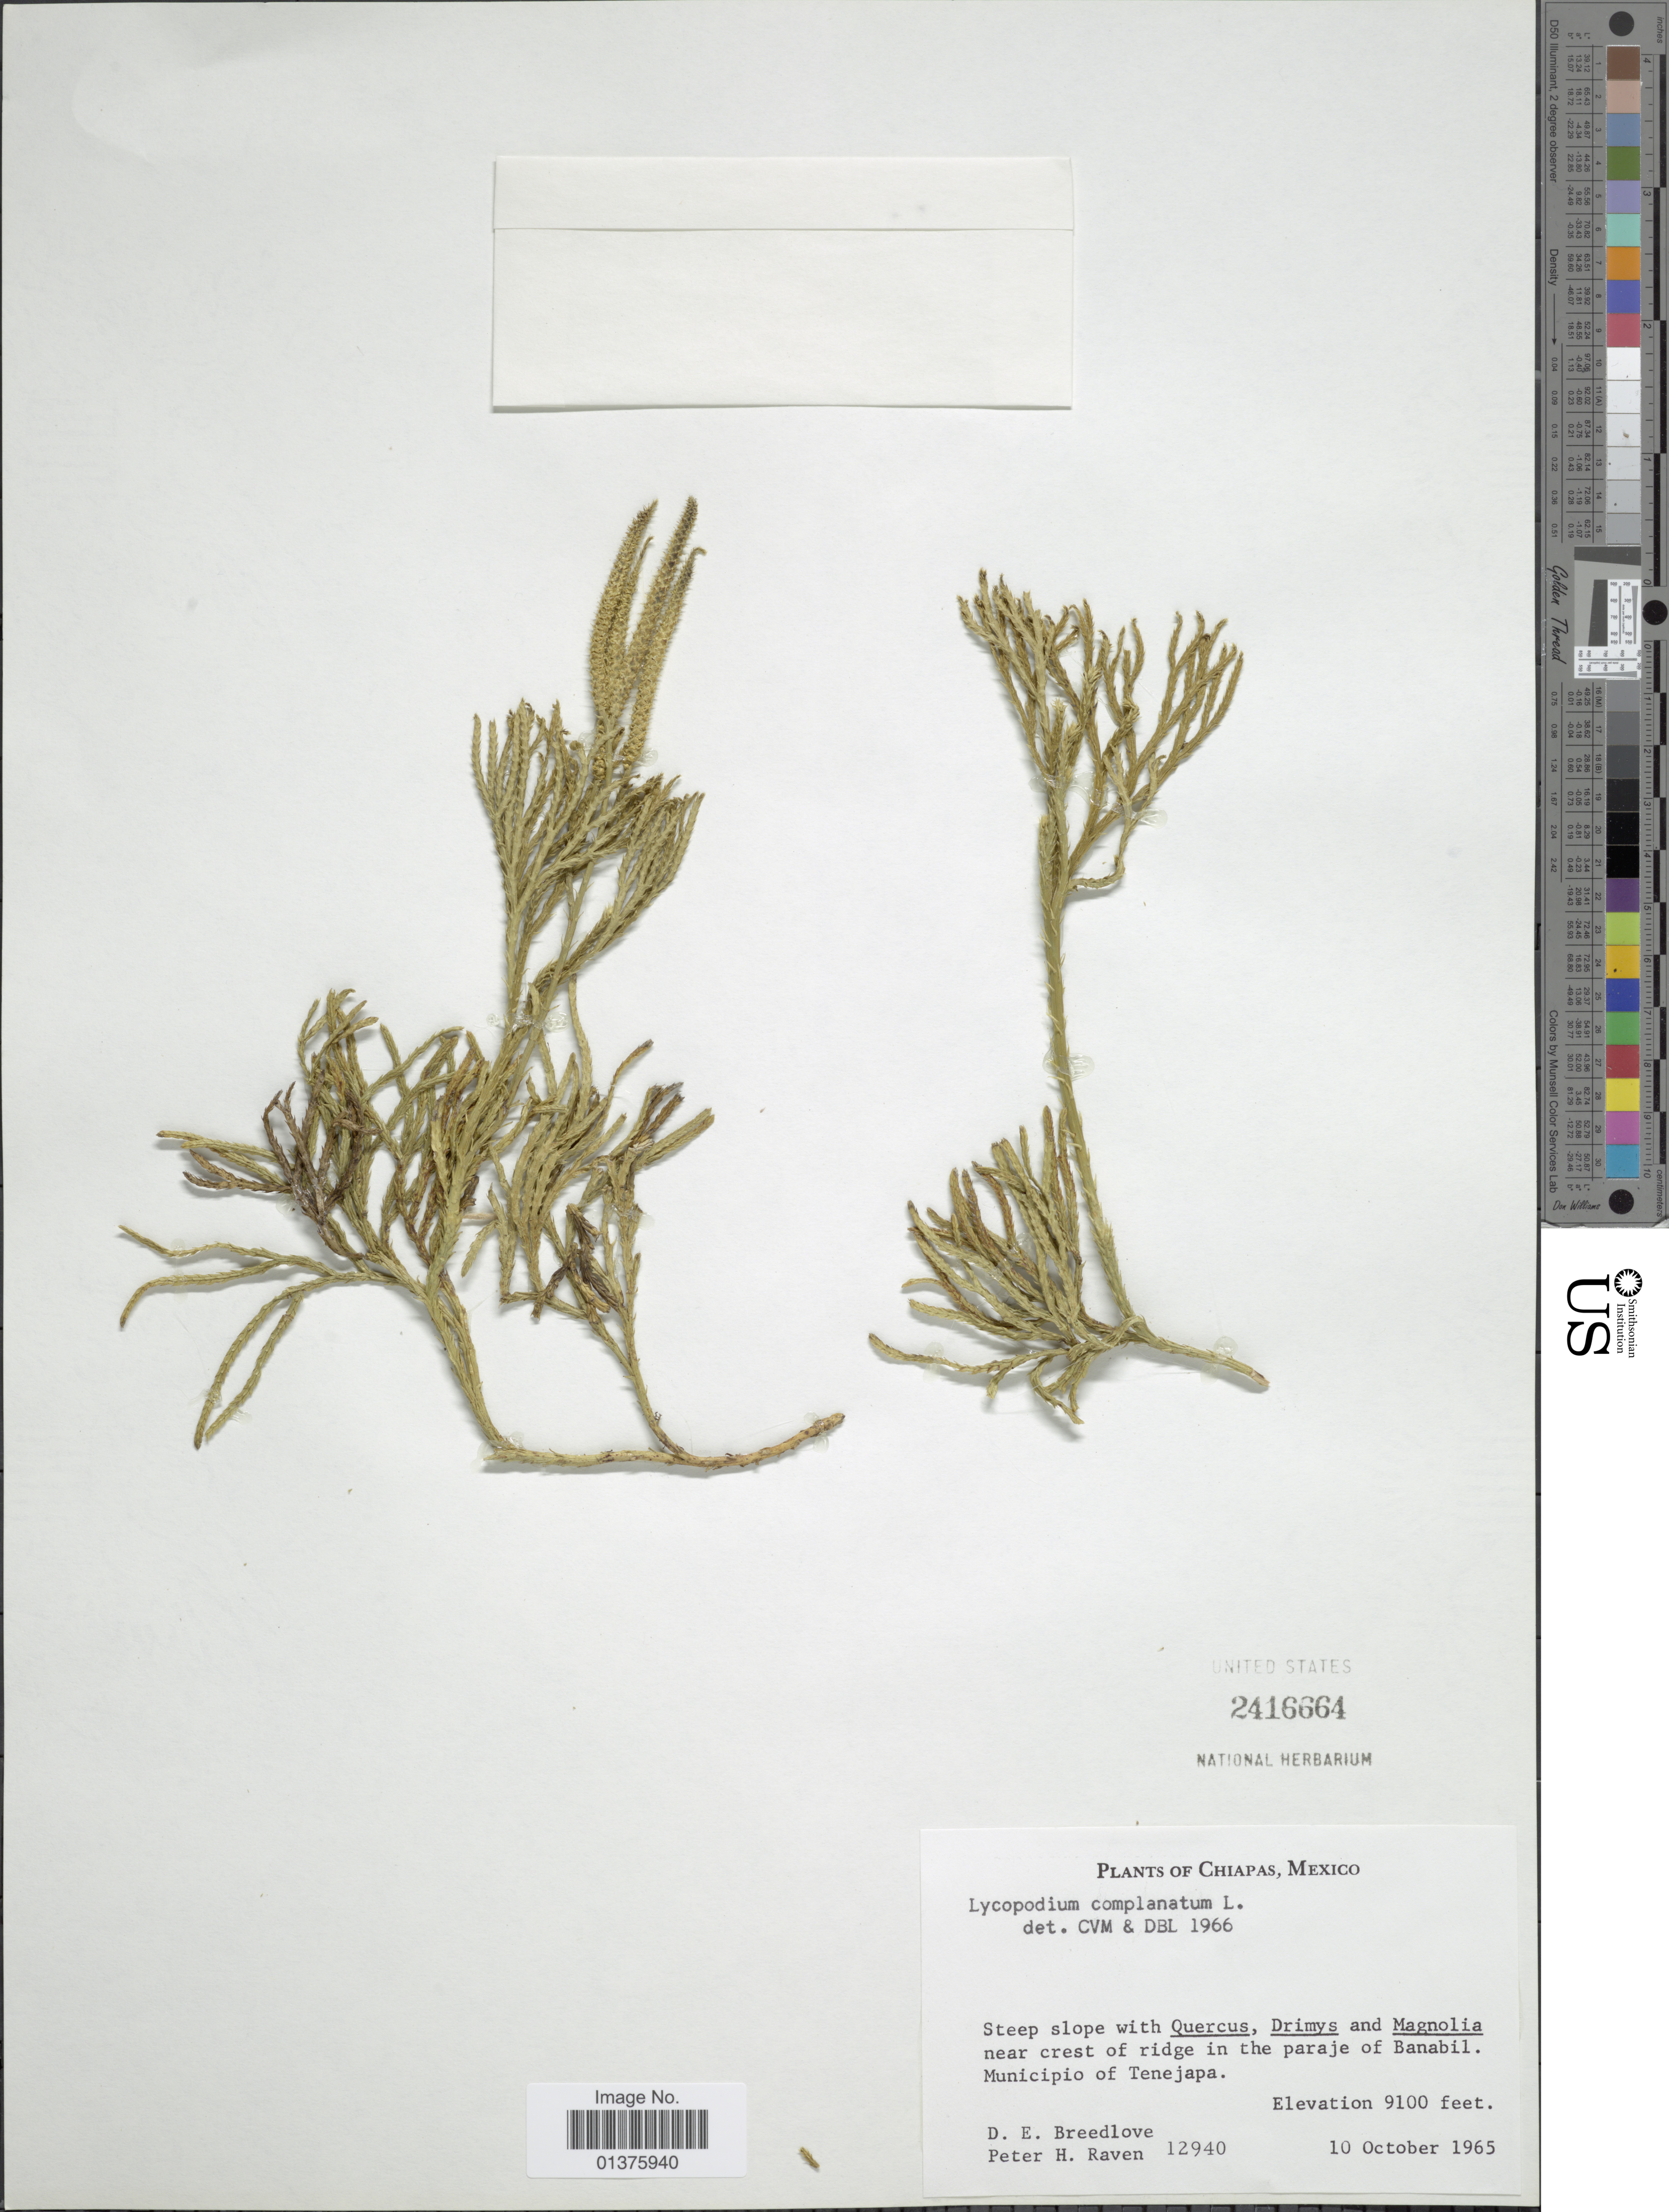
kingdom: Plantae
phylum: Tracheophyta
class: Lycopodiopsida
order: Lycopodiales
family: Lycopodiaceae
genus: Diphasiastrum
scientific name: Diphasiastrum thyoides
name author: (Humb. & Bonpl. ex Willd.) Holub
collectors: D. E. Breedlove & P. H. Raven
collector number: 12940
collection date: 1965-10-10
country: Mexico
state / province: Chiapas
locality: Near crest of ridge in the paraje of Banabil, Municipio of Tenejapa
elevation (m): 2774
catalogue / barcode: US 2416664